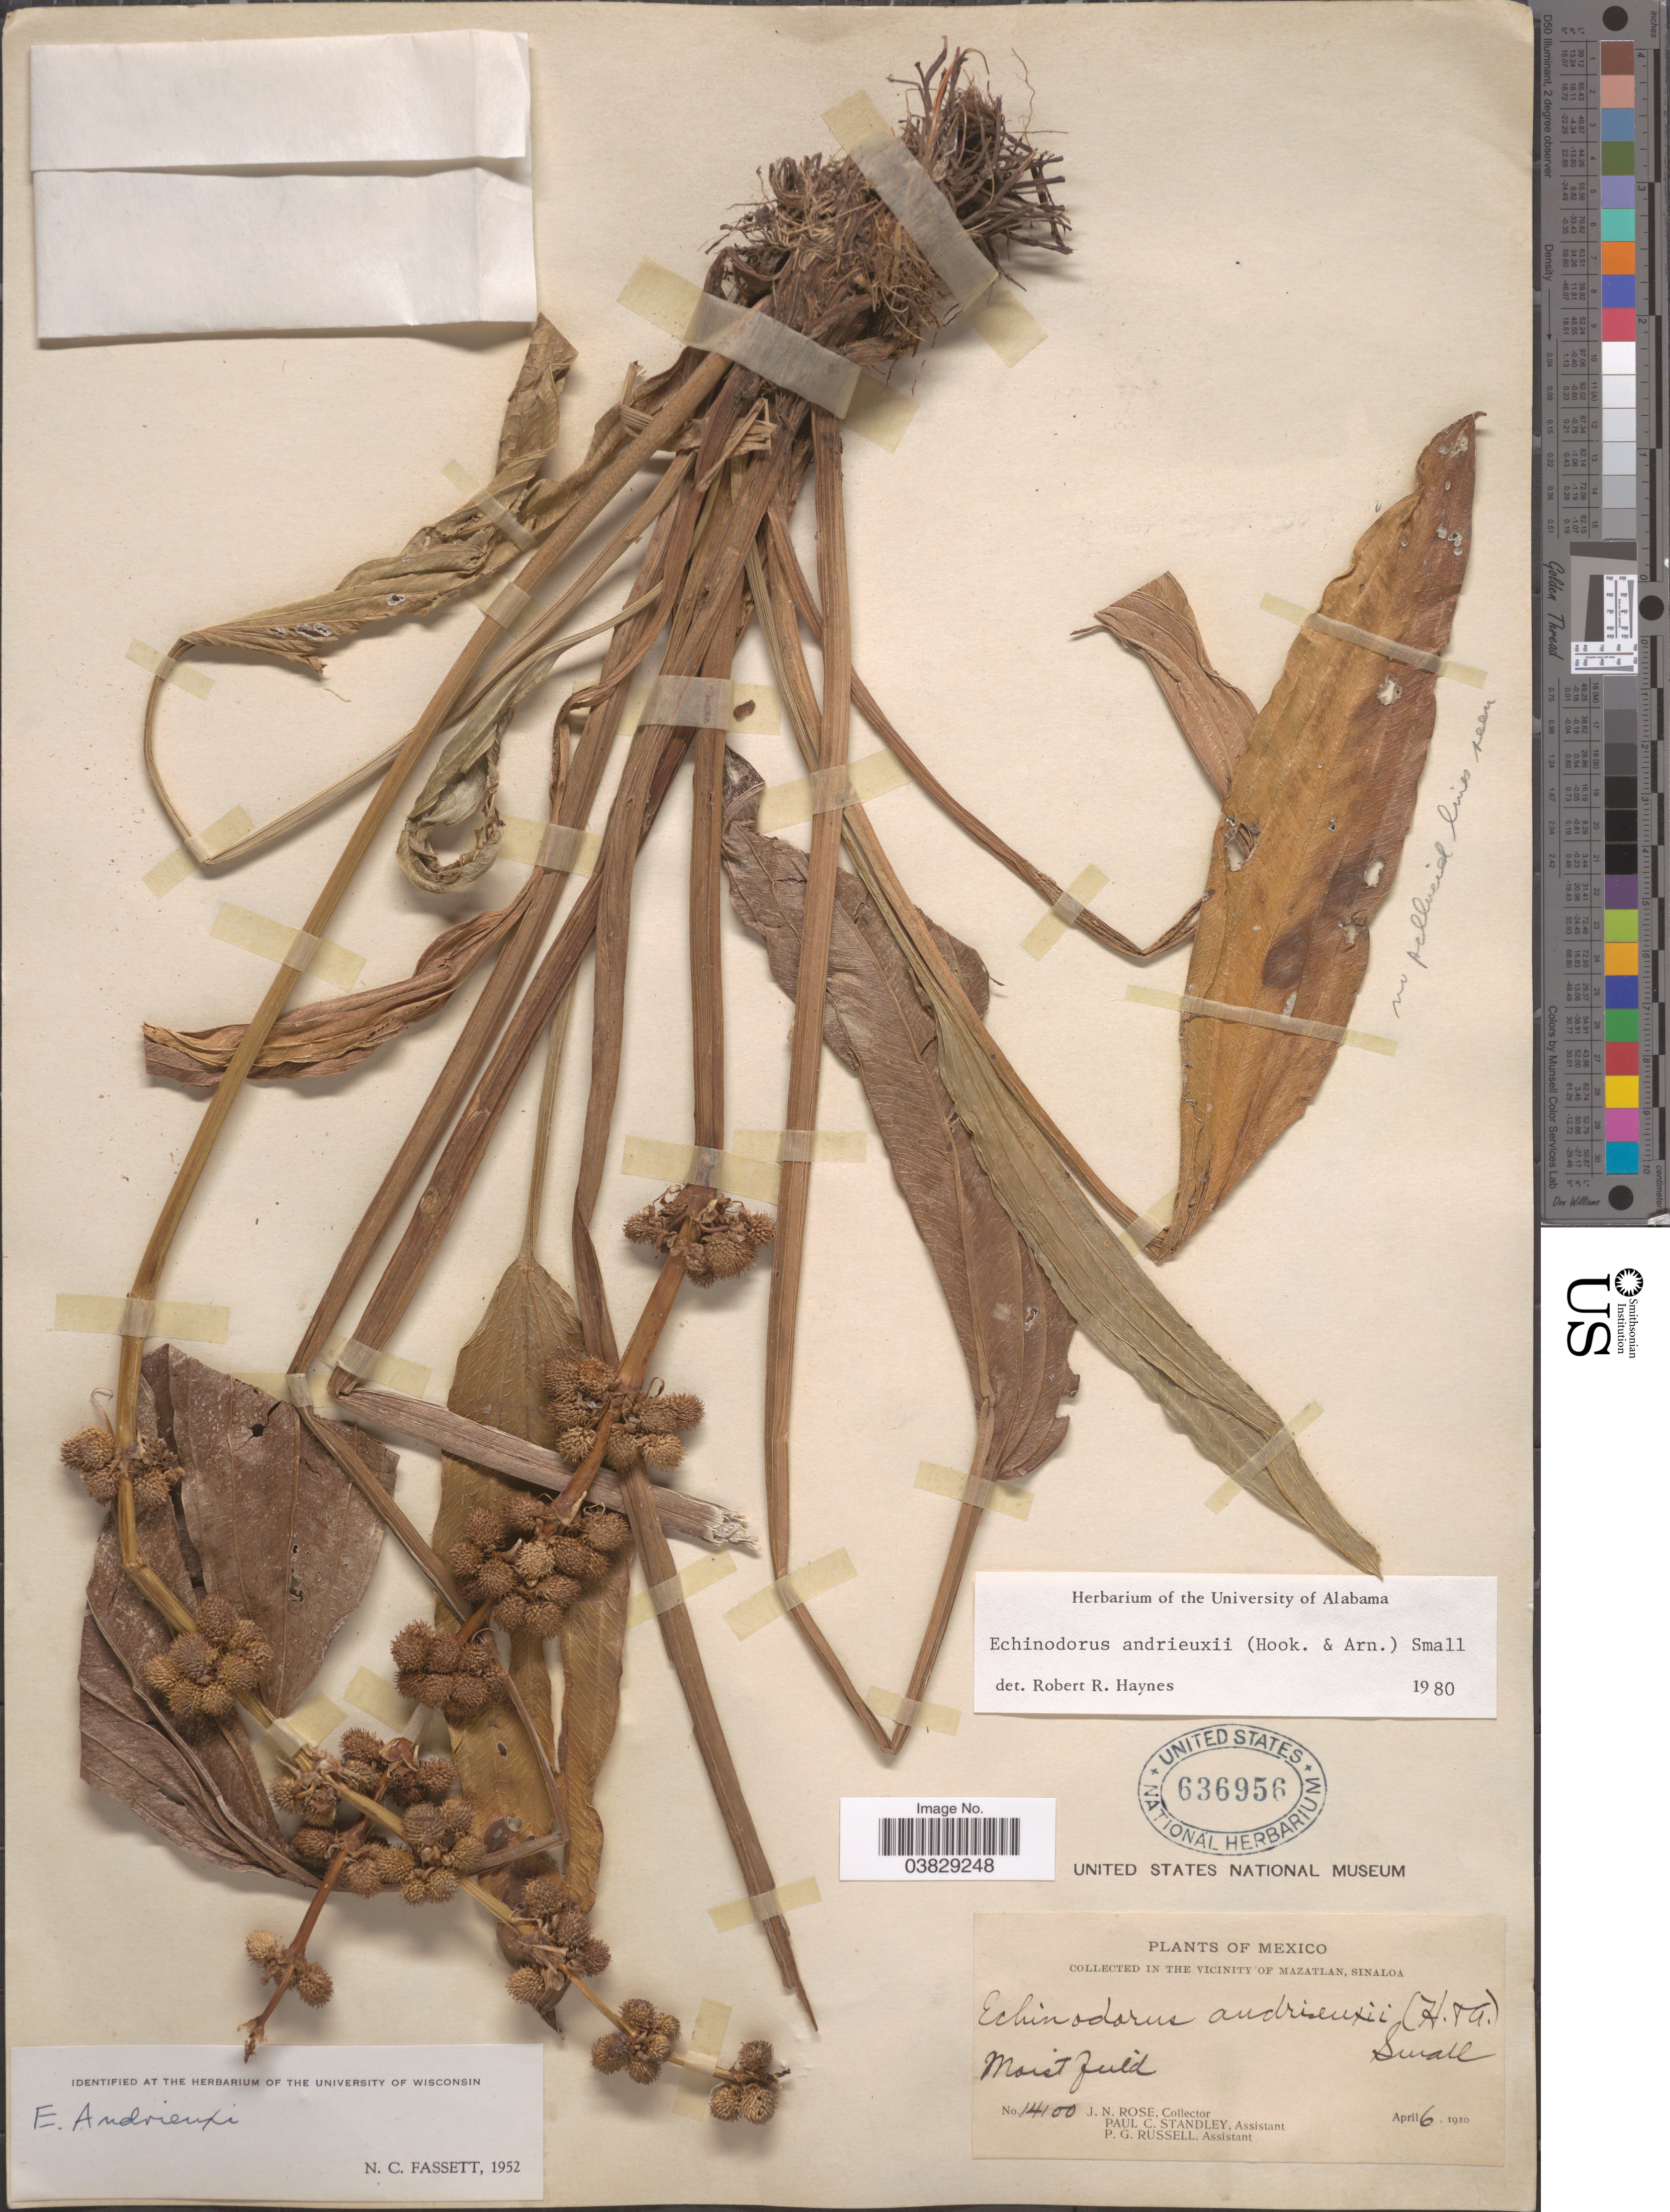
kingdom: Plantae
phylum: Tracheophyta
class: Liliopsida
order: Alismatales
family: Alismataceae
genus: Echinodorus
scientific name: Echinodorus andrieuxii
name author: (Hook. & Arn.) Small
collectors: J. N. Rose, P. C. Standley & P. G. Russell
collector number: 14100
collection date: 1910-04-06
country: Mexico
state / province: Sinaloa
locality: Viciniy of Mazatlan. Moist field.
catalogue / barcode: US 636956